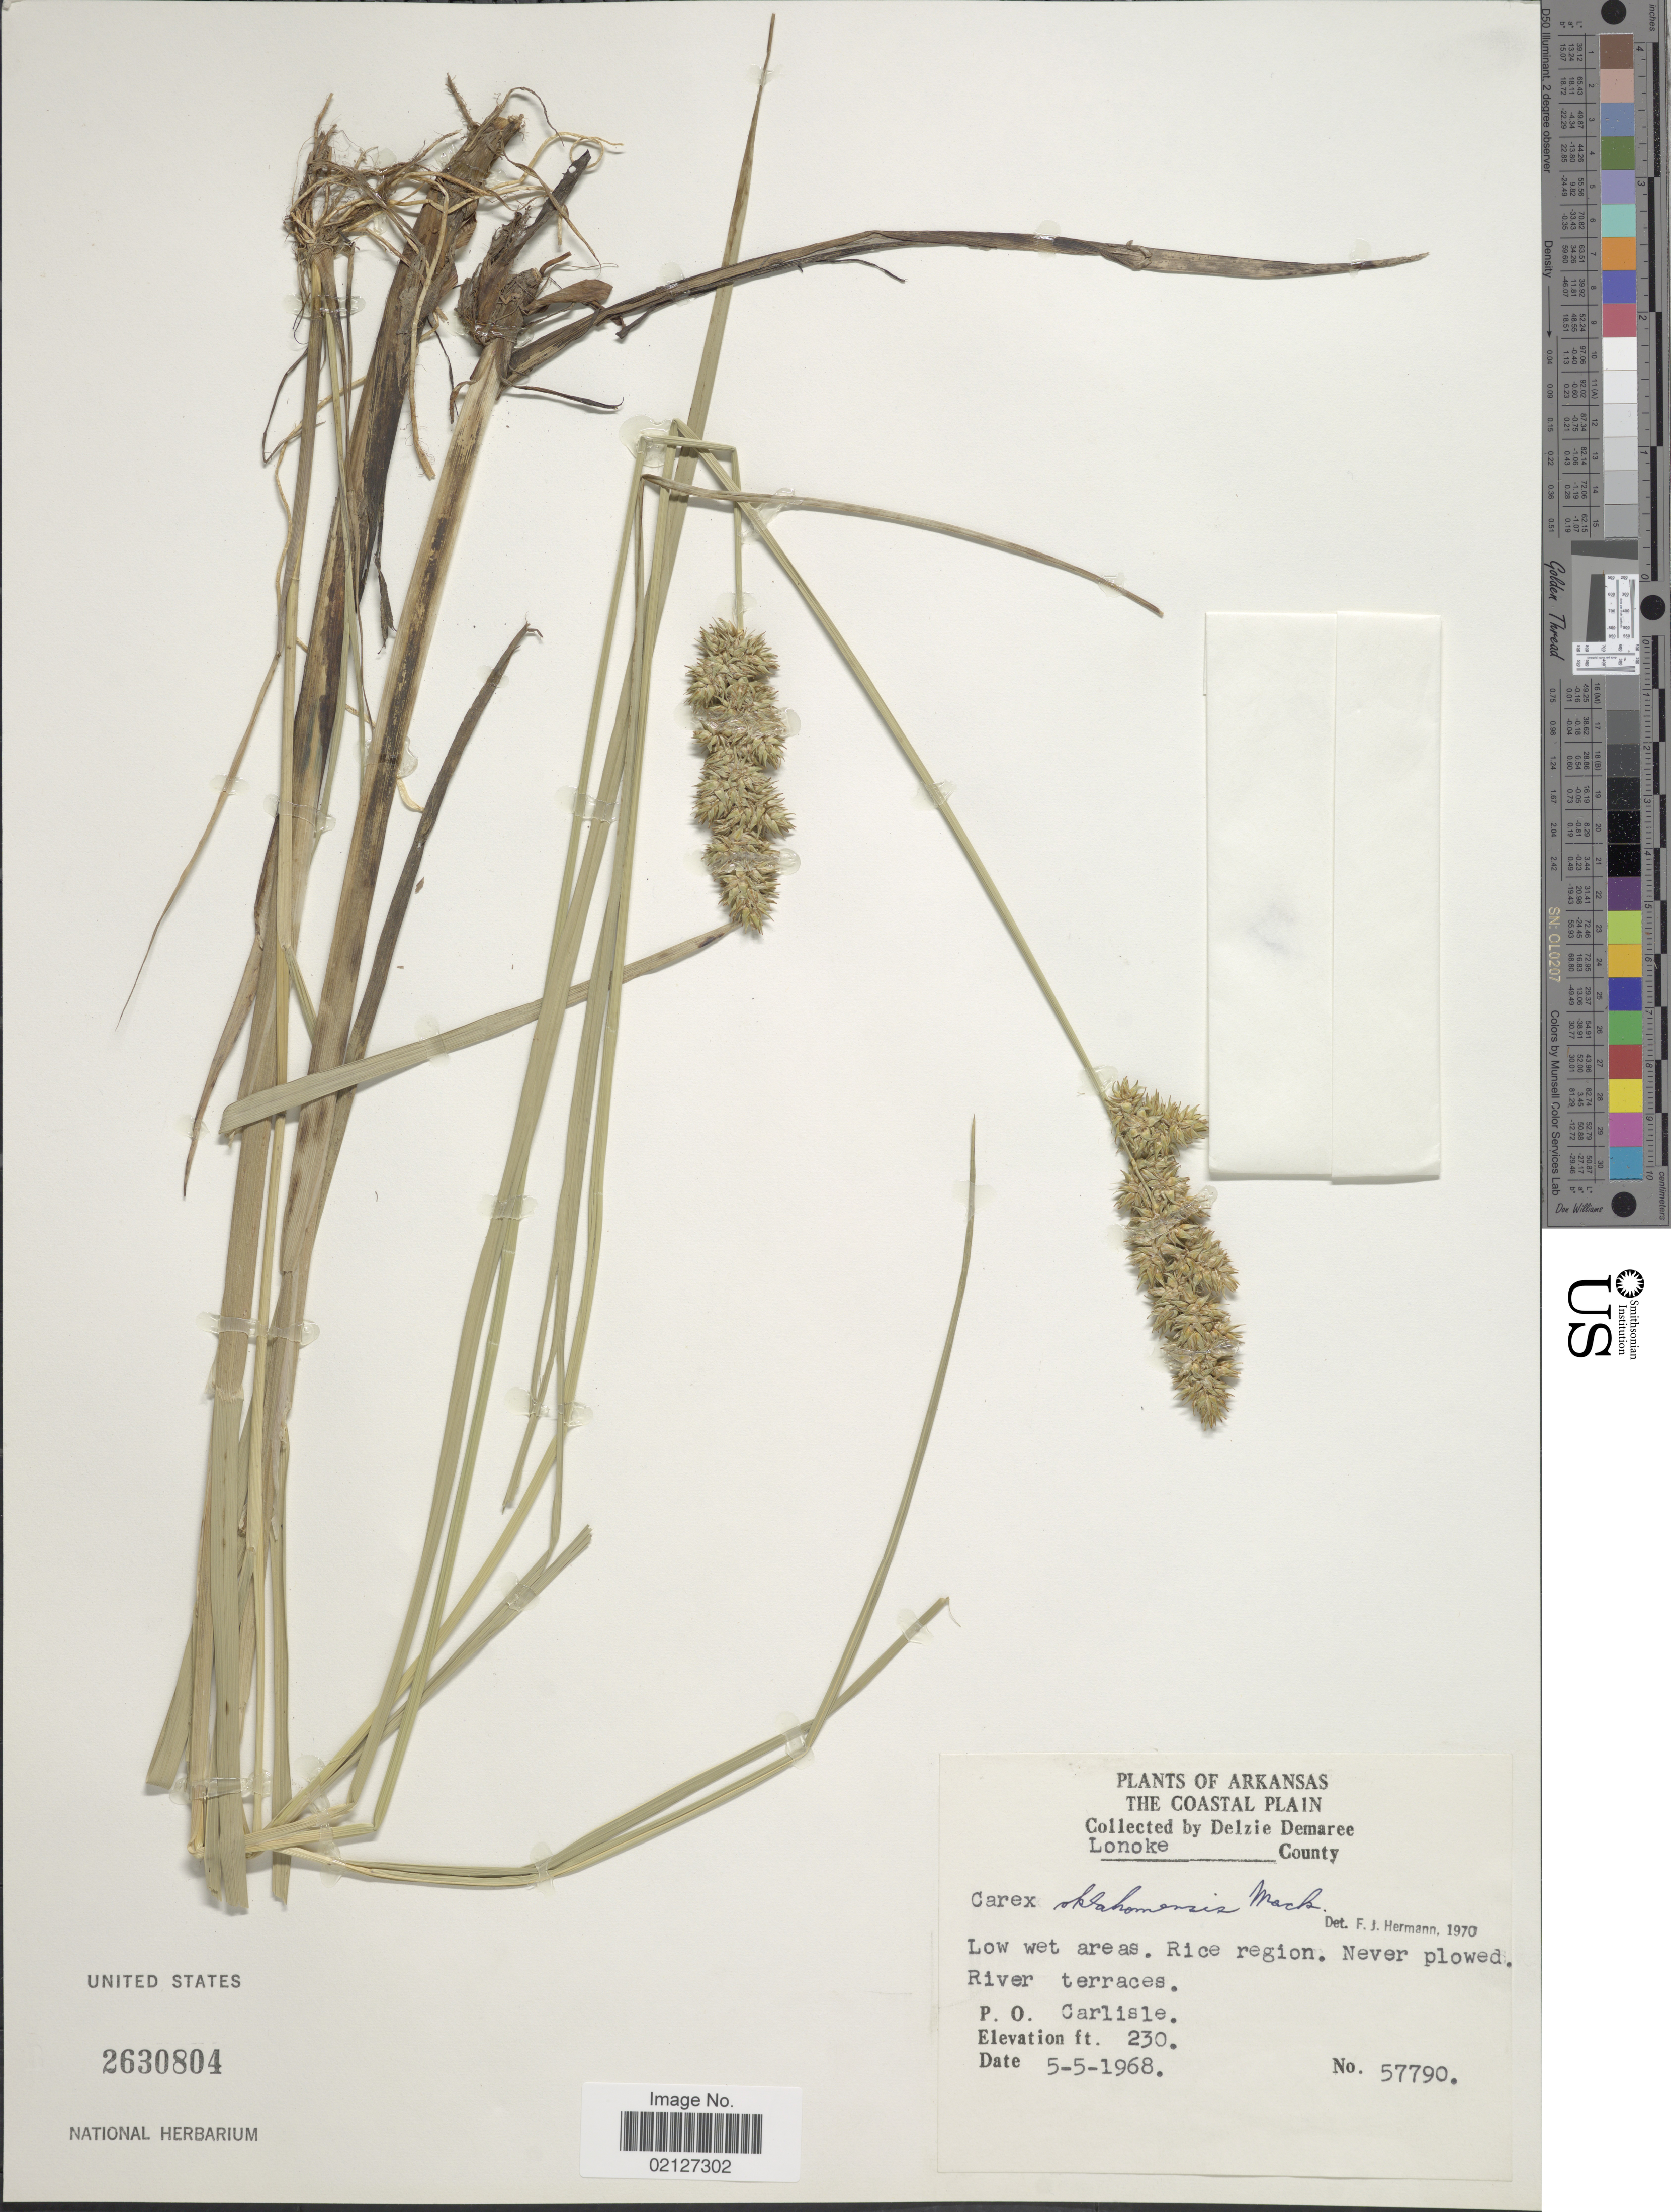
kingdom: Plantae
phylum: Tracheophyta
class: Liliopsida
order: Poales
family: Cyperaceae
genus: Carex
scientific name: Carex oklahomensis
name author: Mack.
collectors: D. Demaree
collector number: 57790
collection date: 1968-05-05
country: United States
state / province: Alaska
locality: Coastal Plain, Lonoke County, low wet areas, rice region, River terraces, P.O. Carlisle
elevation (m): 70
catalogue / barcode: US 2630804